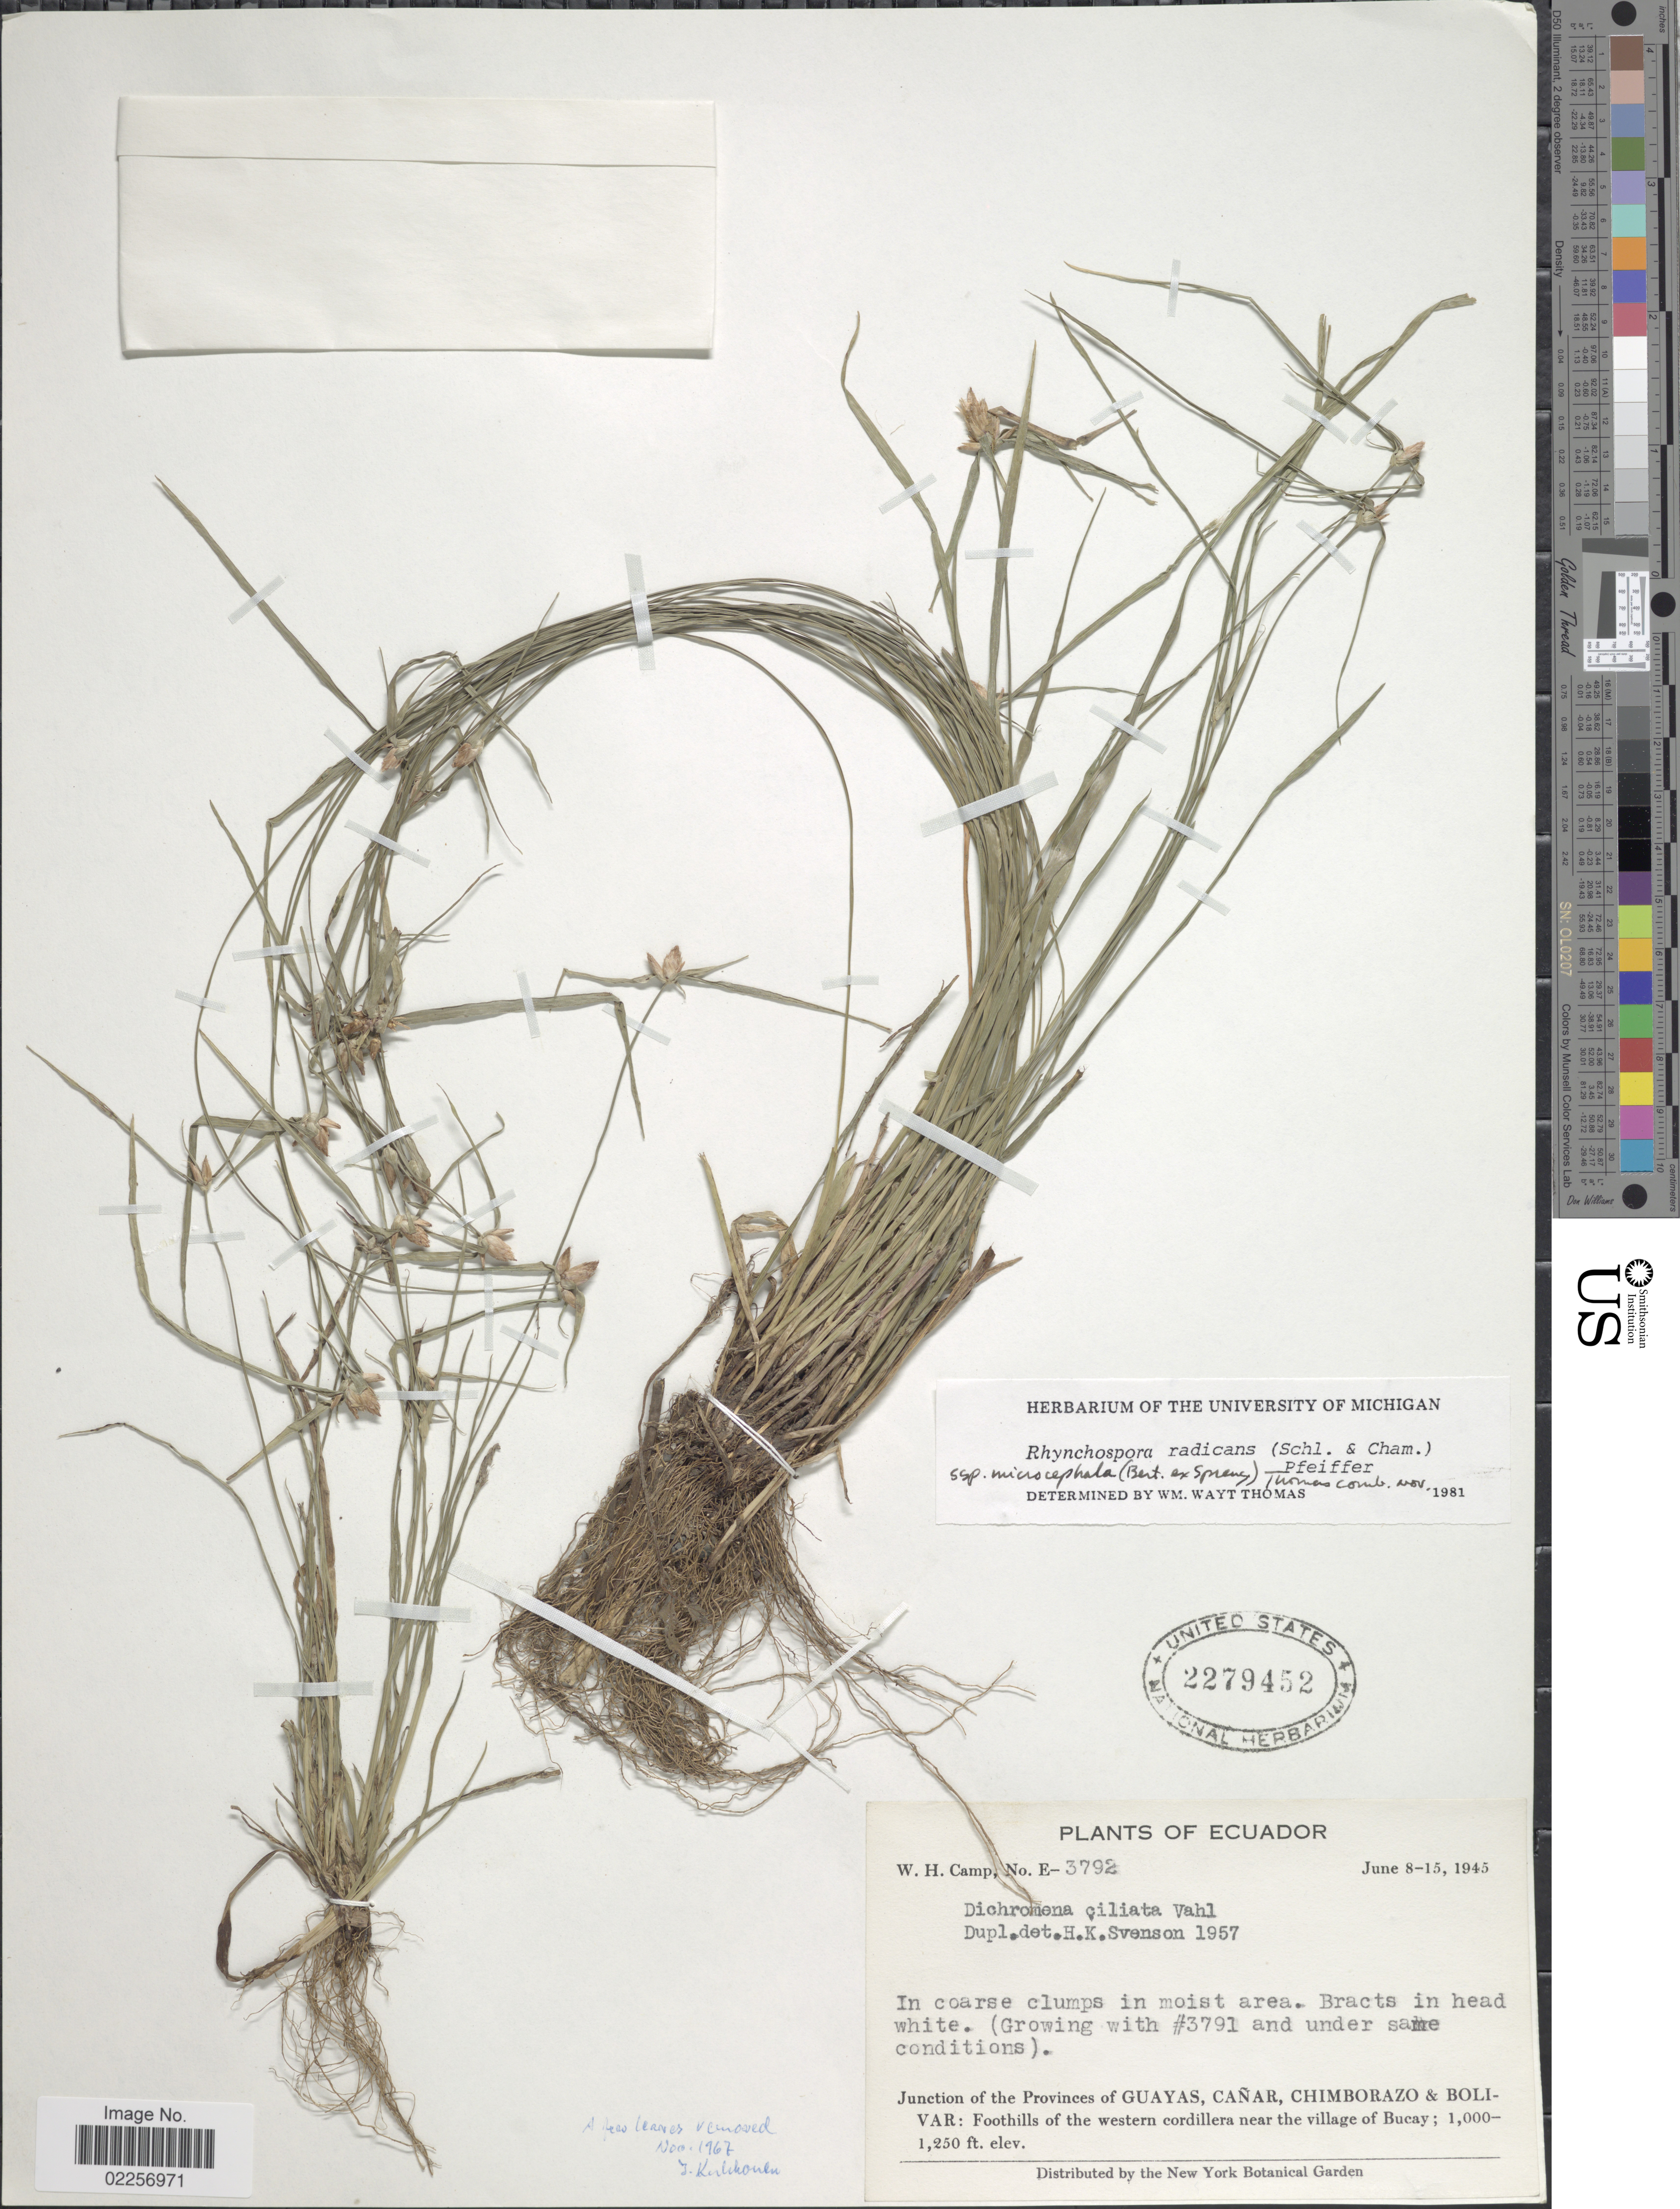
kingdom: Plantae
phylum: Tracheophyta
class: Liliopsida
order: Poales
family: Cyperaceae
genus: Rhynchospora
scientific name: Rhynchospora radicans subsp. microcephala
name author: (Bertero ex Spreng.) W.W. Thomas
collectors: W. H. Camp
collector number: E-3792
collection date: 1945-06-08/1945-06-15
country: Ecuador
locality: In coarse clumps in moist area. Junction of the Province of Guayas, Canar, Chimborazo 7 Bolivar: Foothills of the western cordillera near the village of Bucay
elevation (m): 305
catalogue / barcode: US 2279452